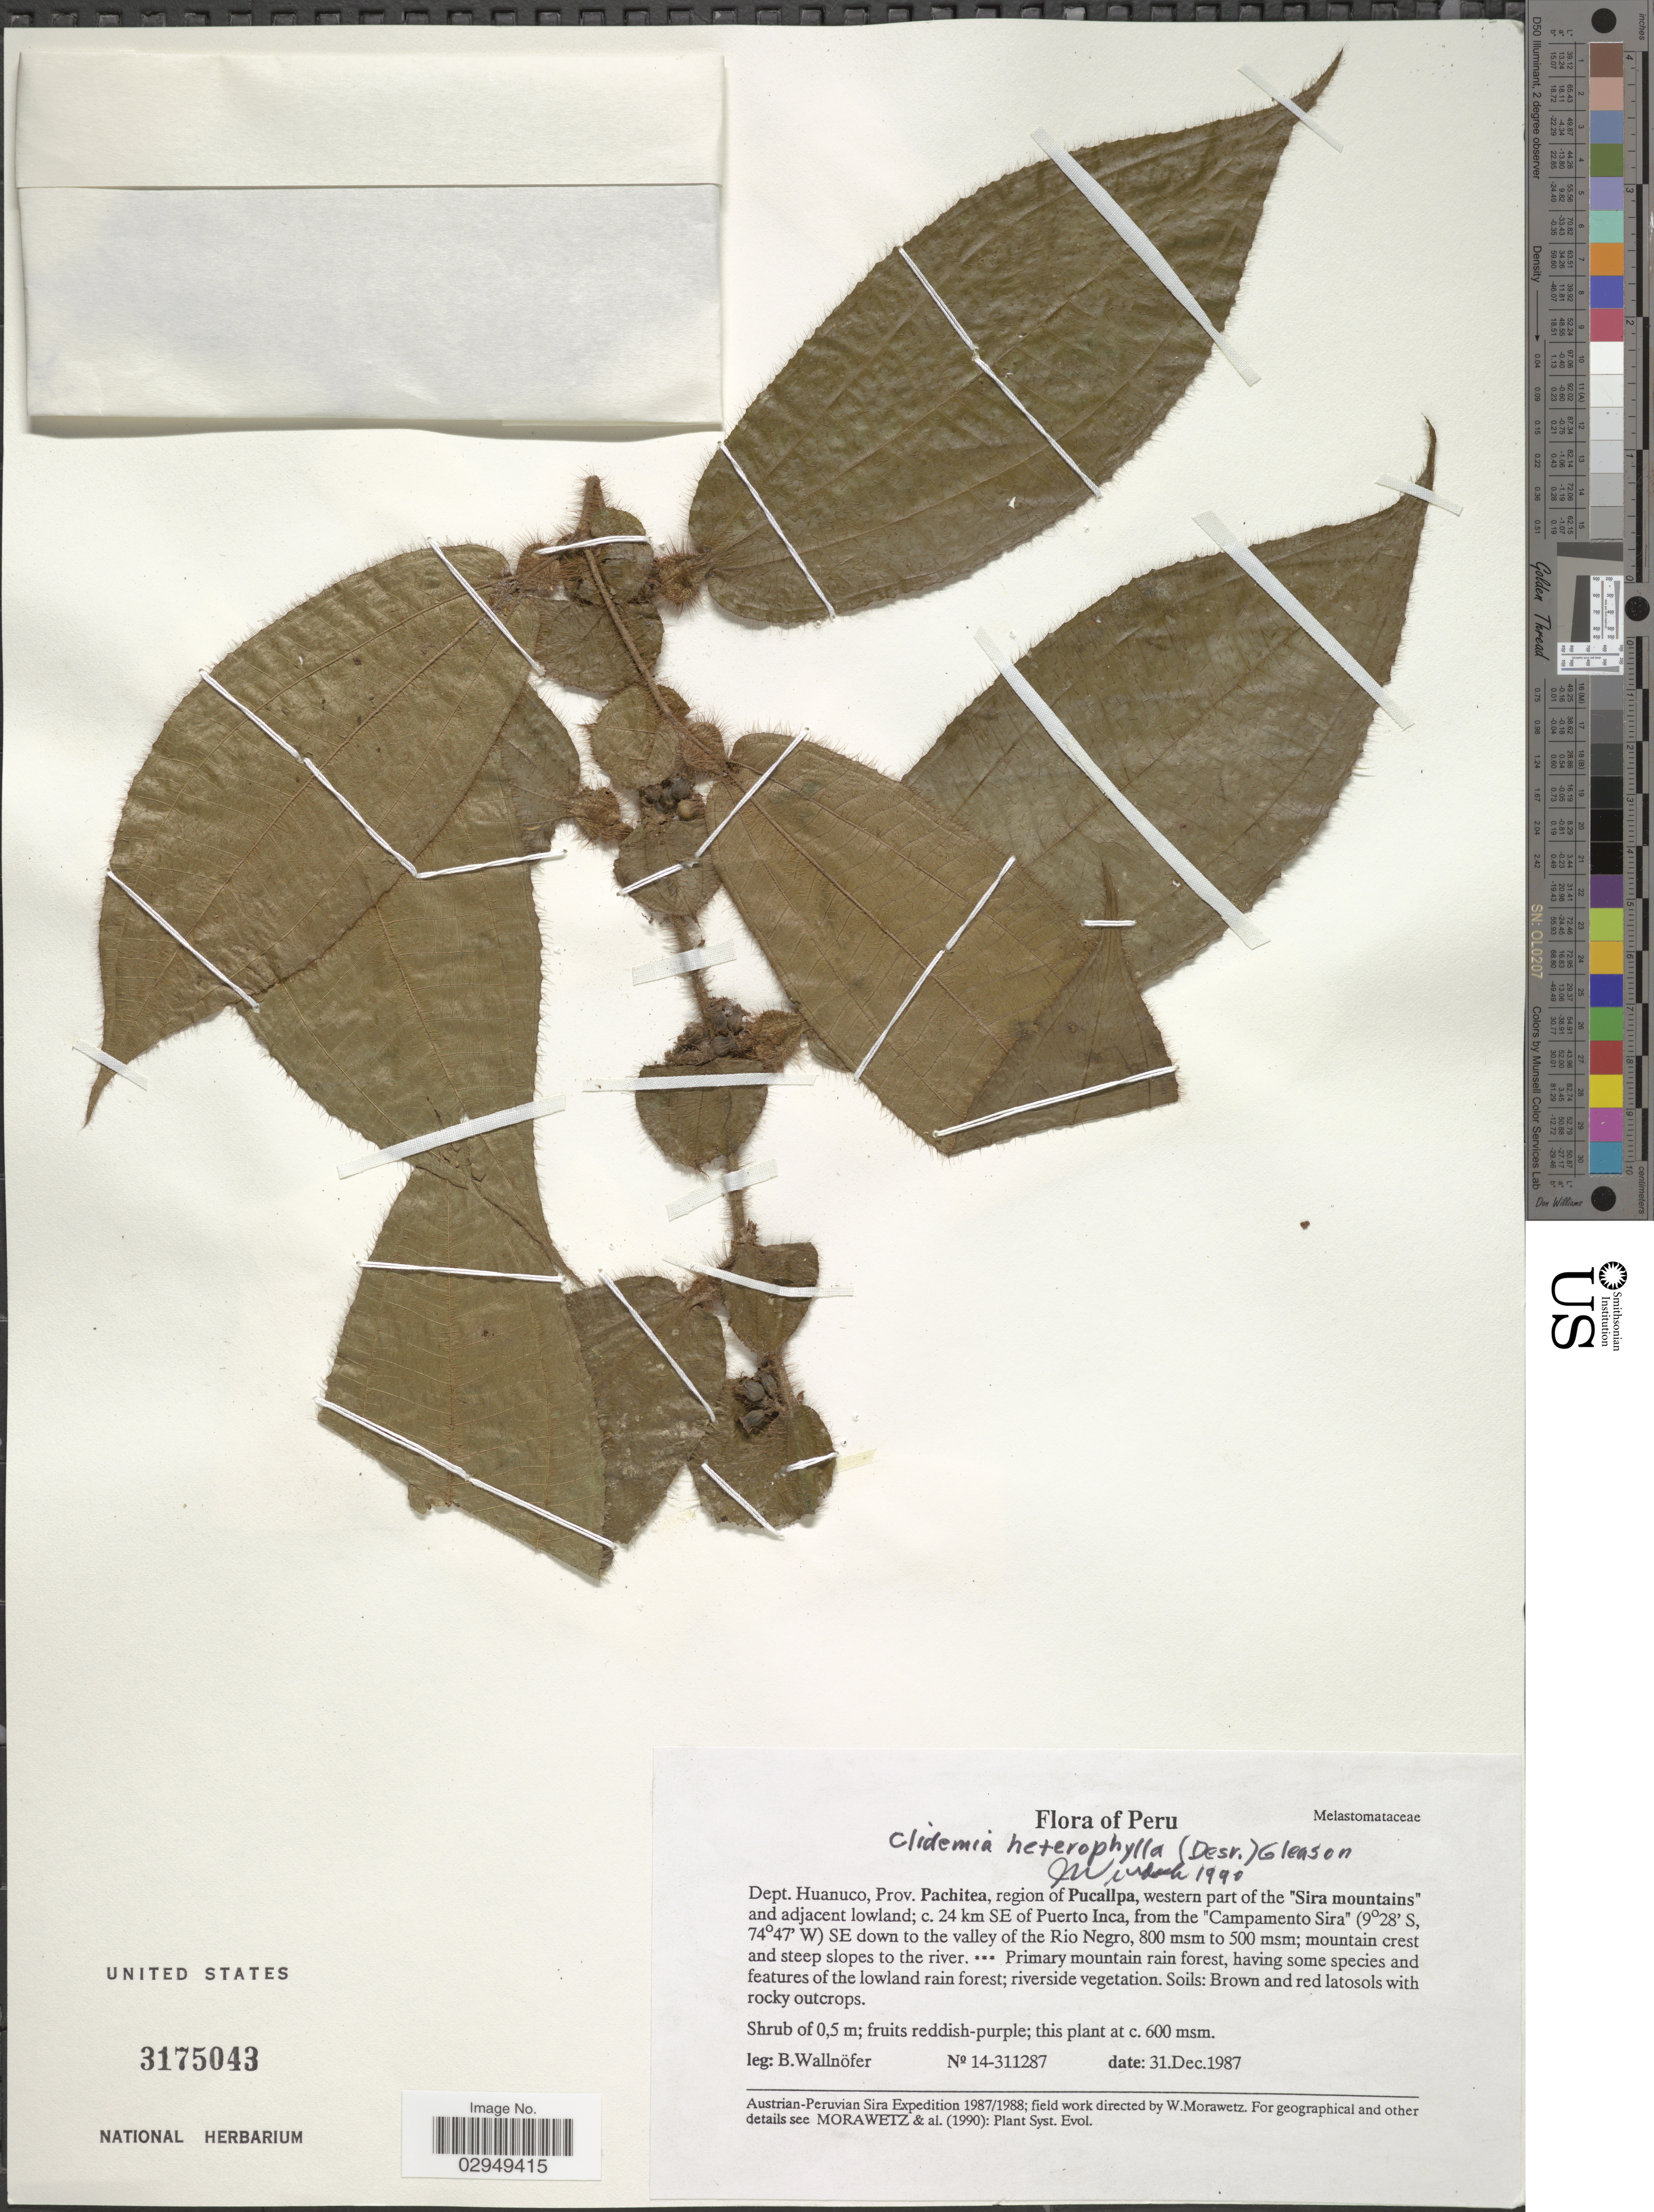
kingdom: Plantae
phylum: Tracheophyta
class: Magnoliopsida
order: Myrtales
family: Melastomataceae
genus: Clidemia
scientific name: Clidemia heterophylla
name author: Steud.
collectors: B. Wallnöfer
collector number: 14-311287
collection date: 1987-12-31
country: Peru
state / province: Huánuco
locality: Dept. Huanuco, Prov. Pachitea, region of Pucallpa, western part of the "Sira mountains" and adjacent lowland; c. 24 km SE of Puerto Inca, from the "Campamento Sira", SE down to the valley of the Rio Negro; mountain crest and steep slopes to the river.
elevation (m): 600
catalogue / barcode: US 3175043